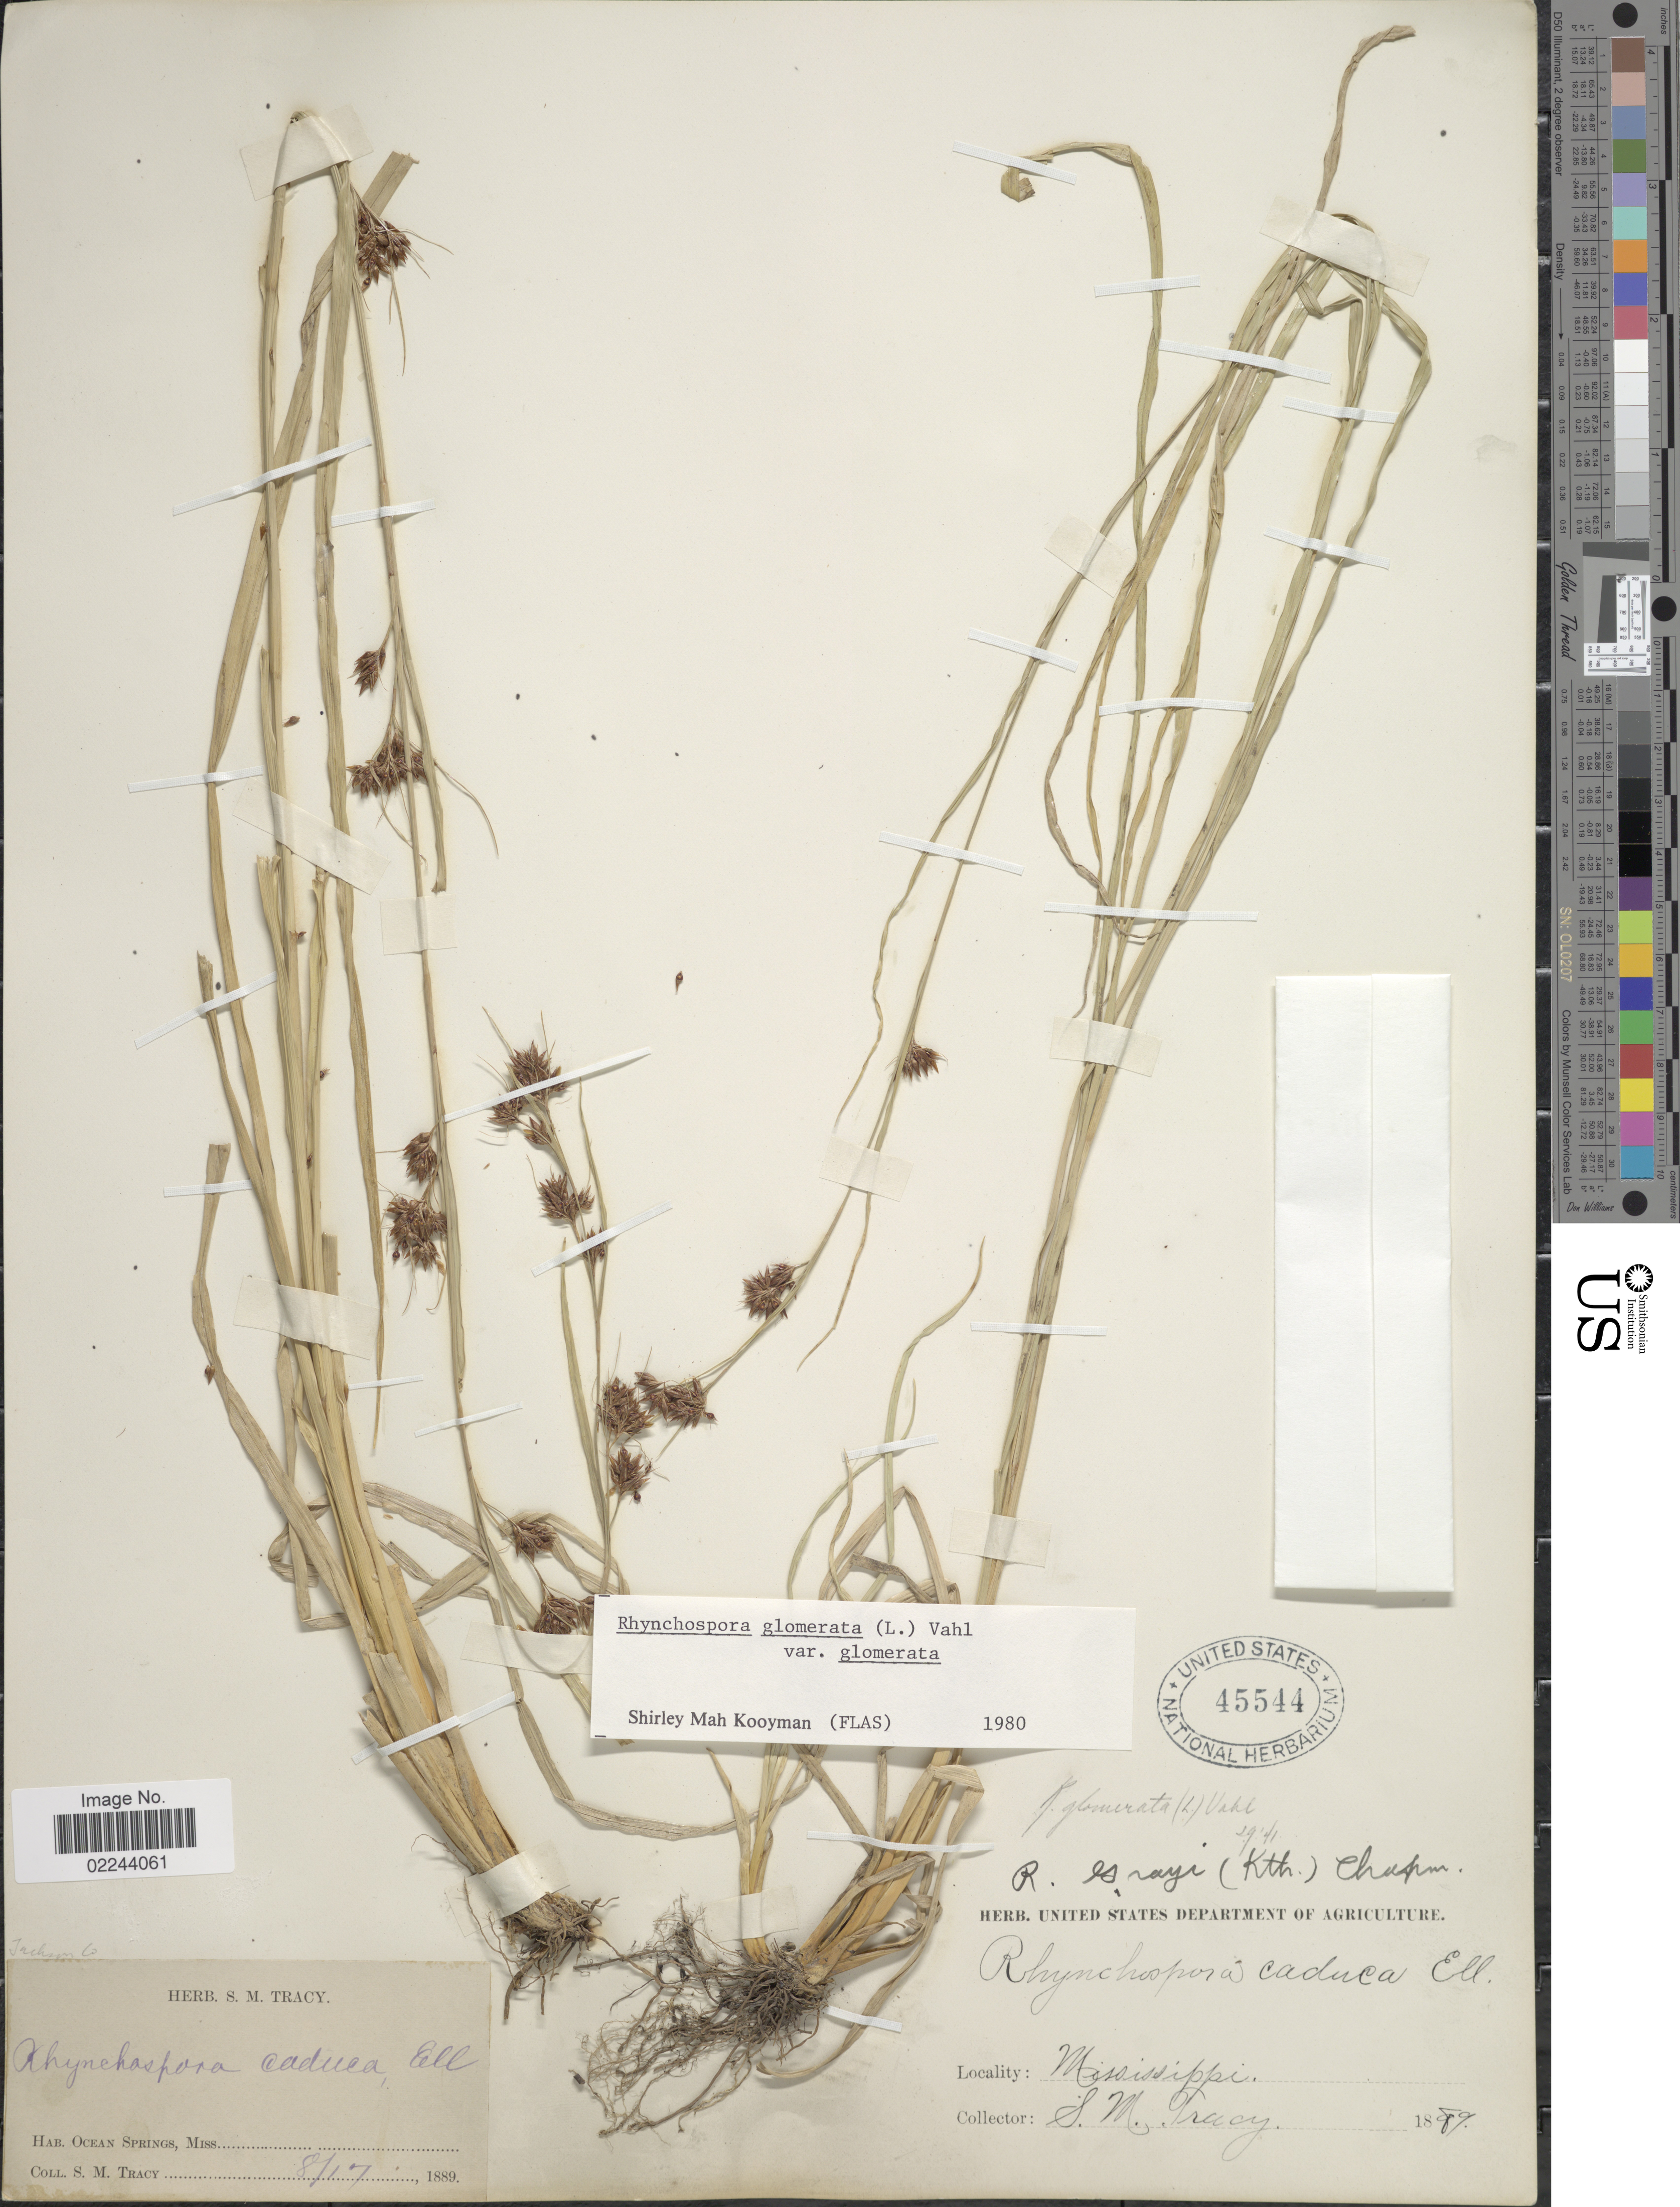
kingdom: Plantae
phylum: Tracheophyta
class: Liliopsida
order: Poales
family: Cyperaceae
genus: Rhynchospora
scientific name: Rhynchospora glomerata var. glomerata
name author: (L.) Vahl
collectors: S. M. Tracy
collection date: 1889-08-17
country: United States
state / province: Mississippi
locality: Ocean Springs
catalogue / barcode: US 45544